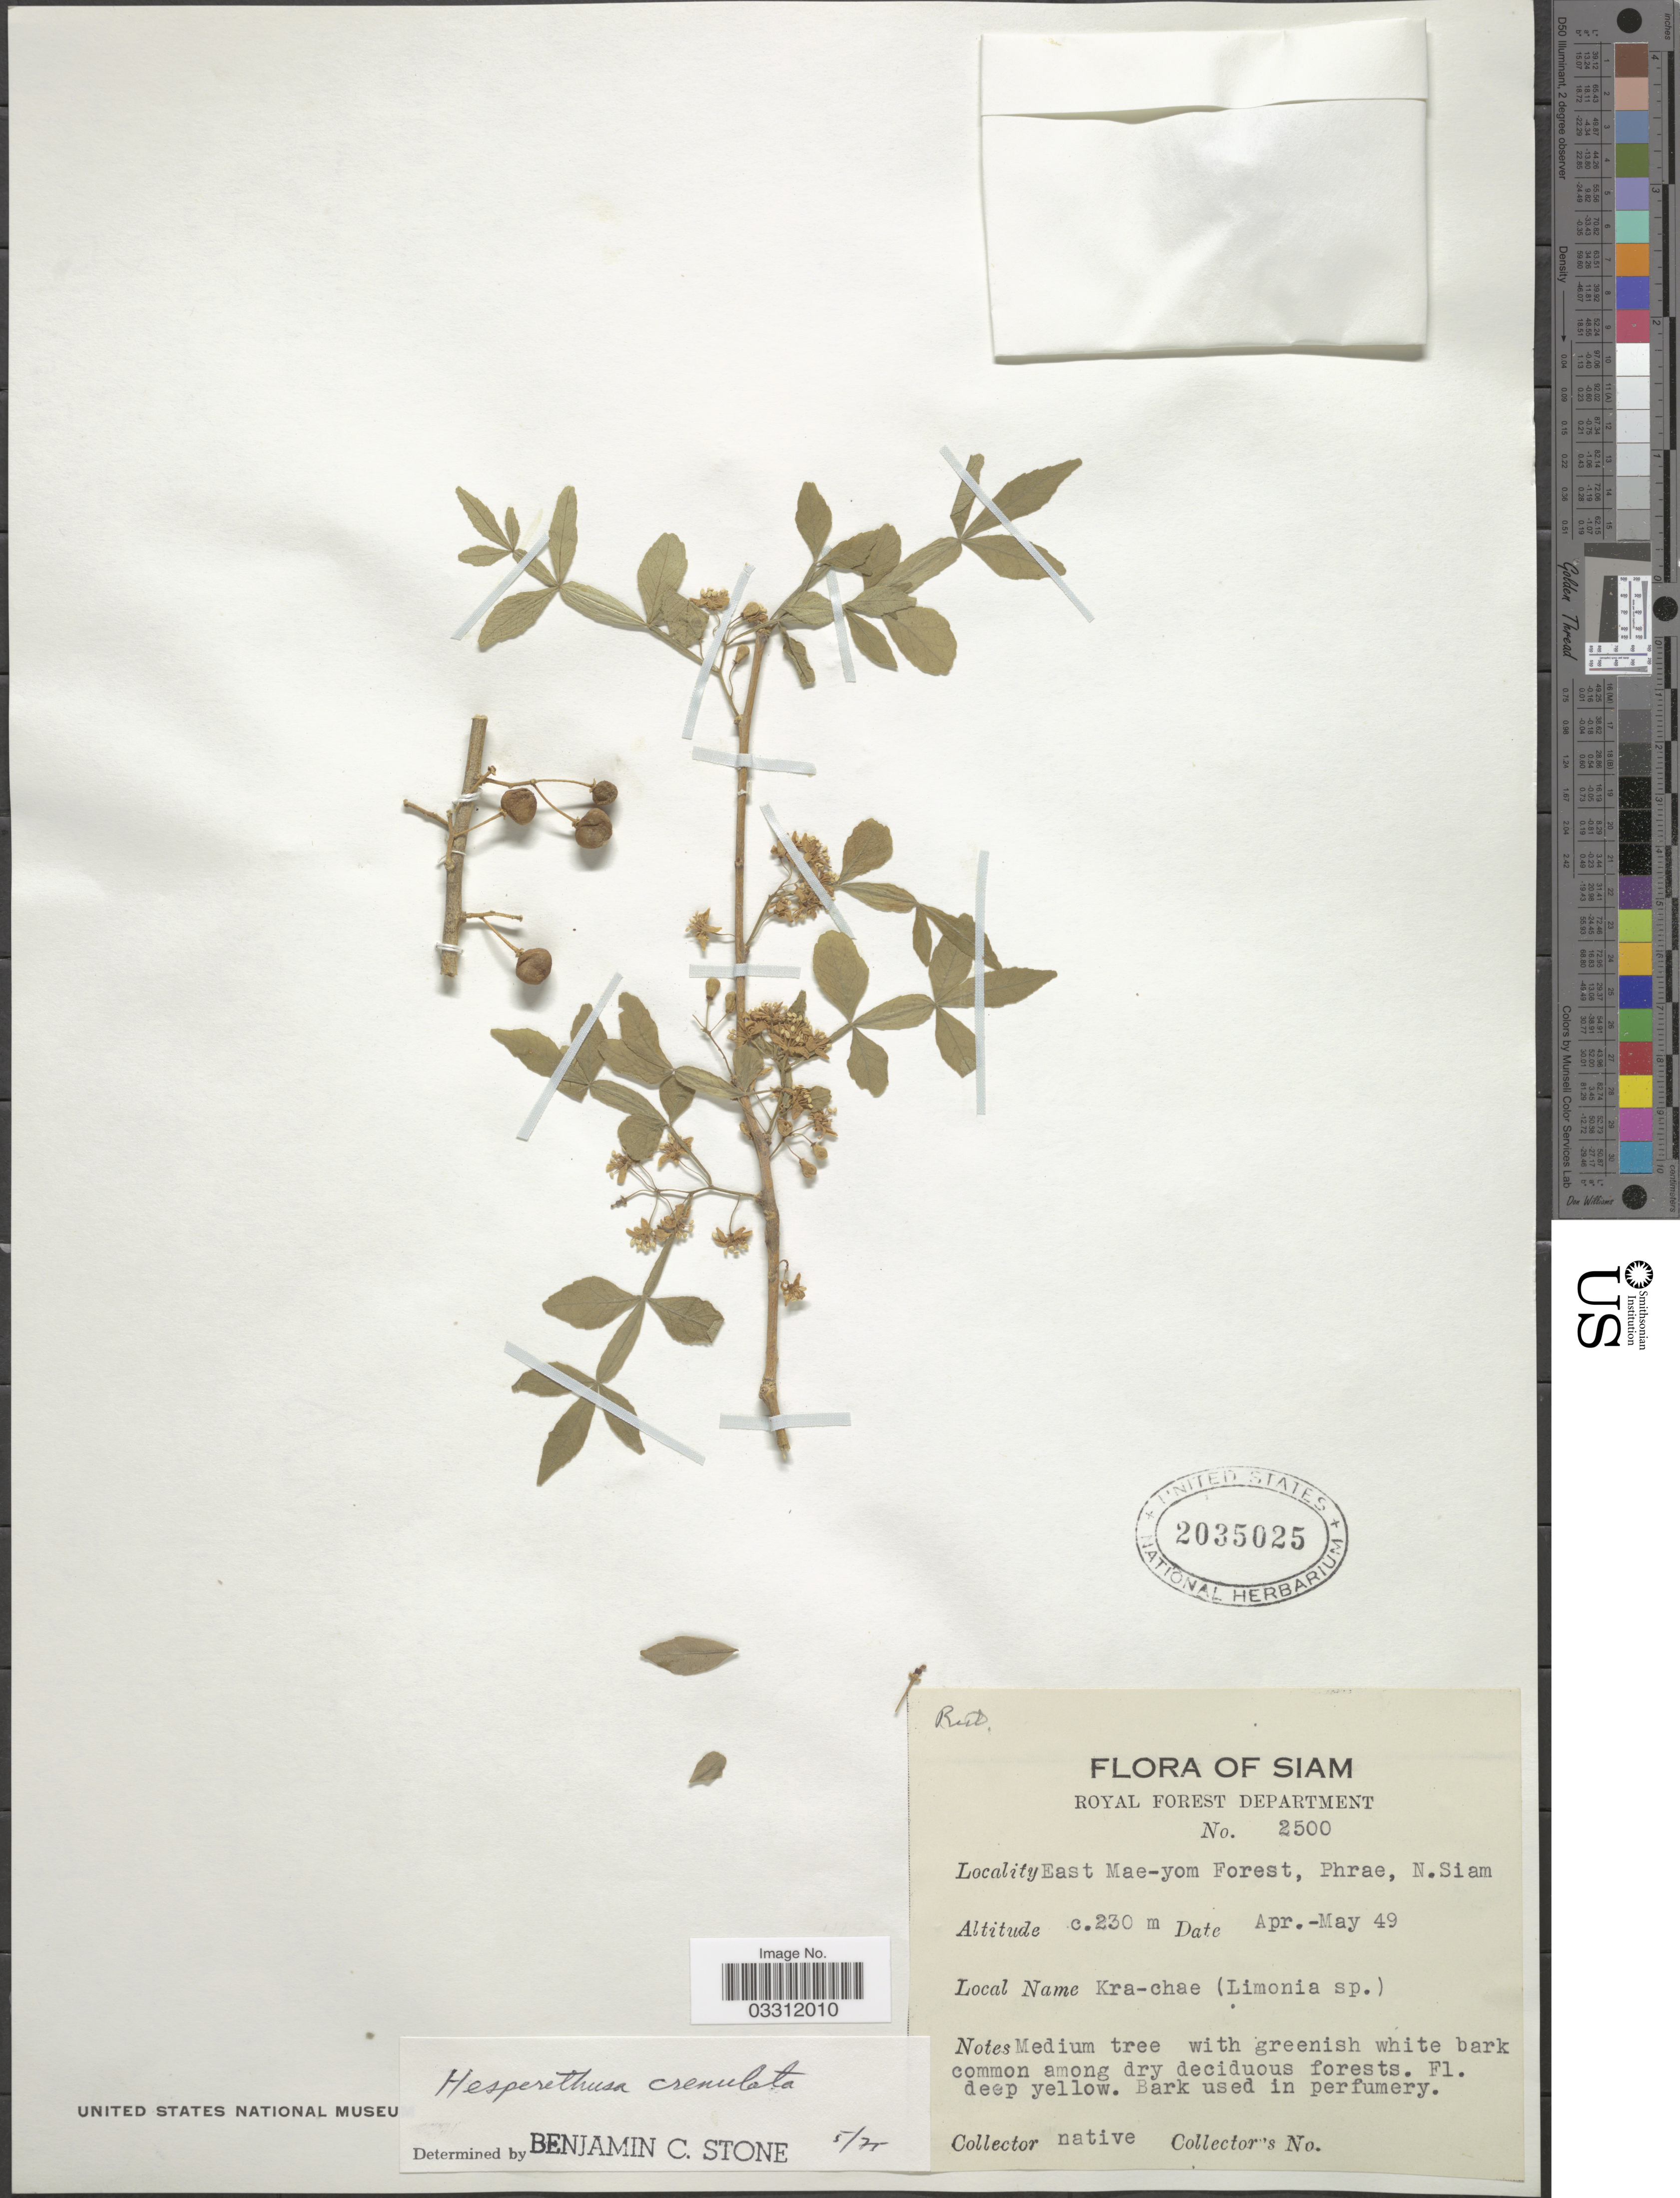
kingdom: Plantae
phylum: Tracheophyta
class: Magnoliopsida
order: Sapindales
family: Rutaceae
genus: Naringi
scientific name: Naringi crenulata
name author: (Roxb.) Nicolson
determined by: Strong, Mark T., (BOT), Smithsonian Institution - National Museum of Natural History (UNITED STATES)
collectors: Native collectors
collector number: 2500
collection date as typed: Transcribed d/m/y: /4/49 to /5/49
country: Thailand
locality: Siam, Royal Forest Department, East Mae-yom Forest, Phrae, N. Siam.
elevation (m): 230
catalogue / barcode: US 2035025